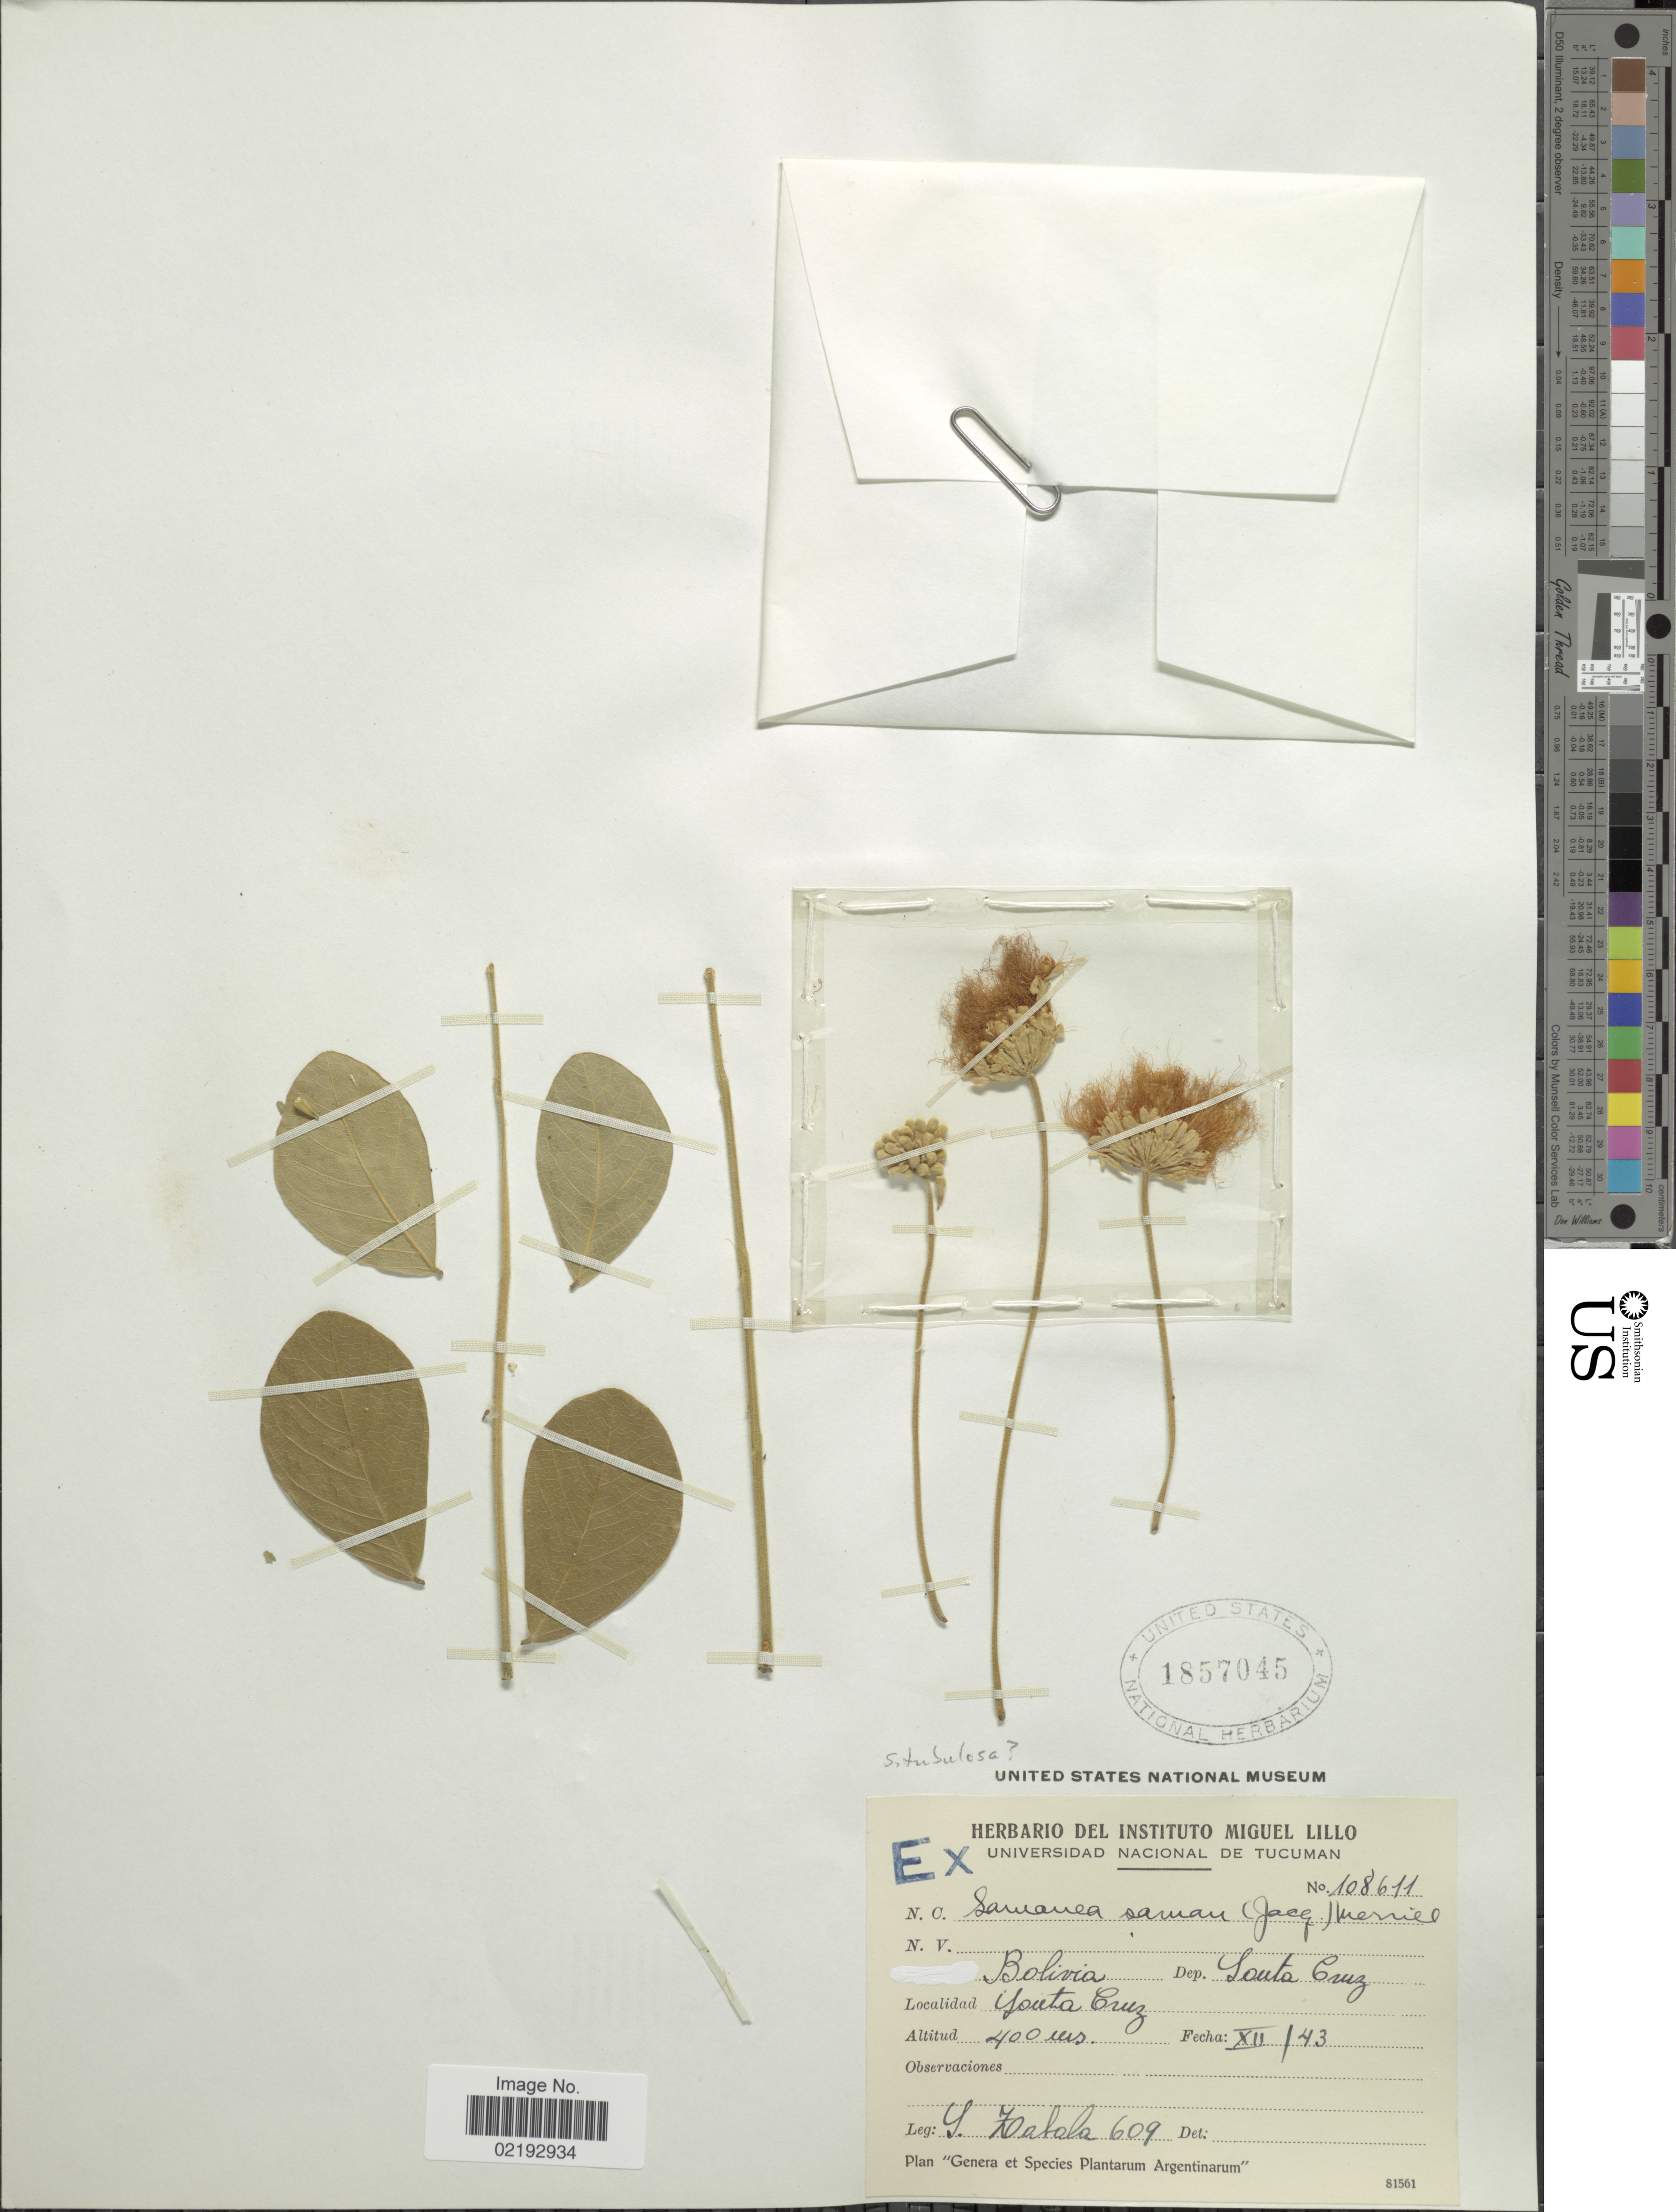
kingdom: Plantae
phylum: Tracheophyta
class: Magnoliopsida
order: Fabales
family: Fabaceae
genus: Samanea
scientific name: Samanea tubulosa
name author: (Benth.) Barneby & J.W. Grimes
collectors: S. Zatala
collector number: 609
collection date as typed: Transcribed d/m/y: /12/43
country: Bolivia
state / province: Santa Cruz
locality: Santa Cruz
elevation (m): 400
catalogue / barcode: US 1857045